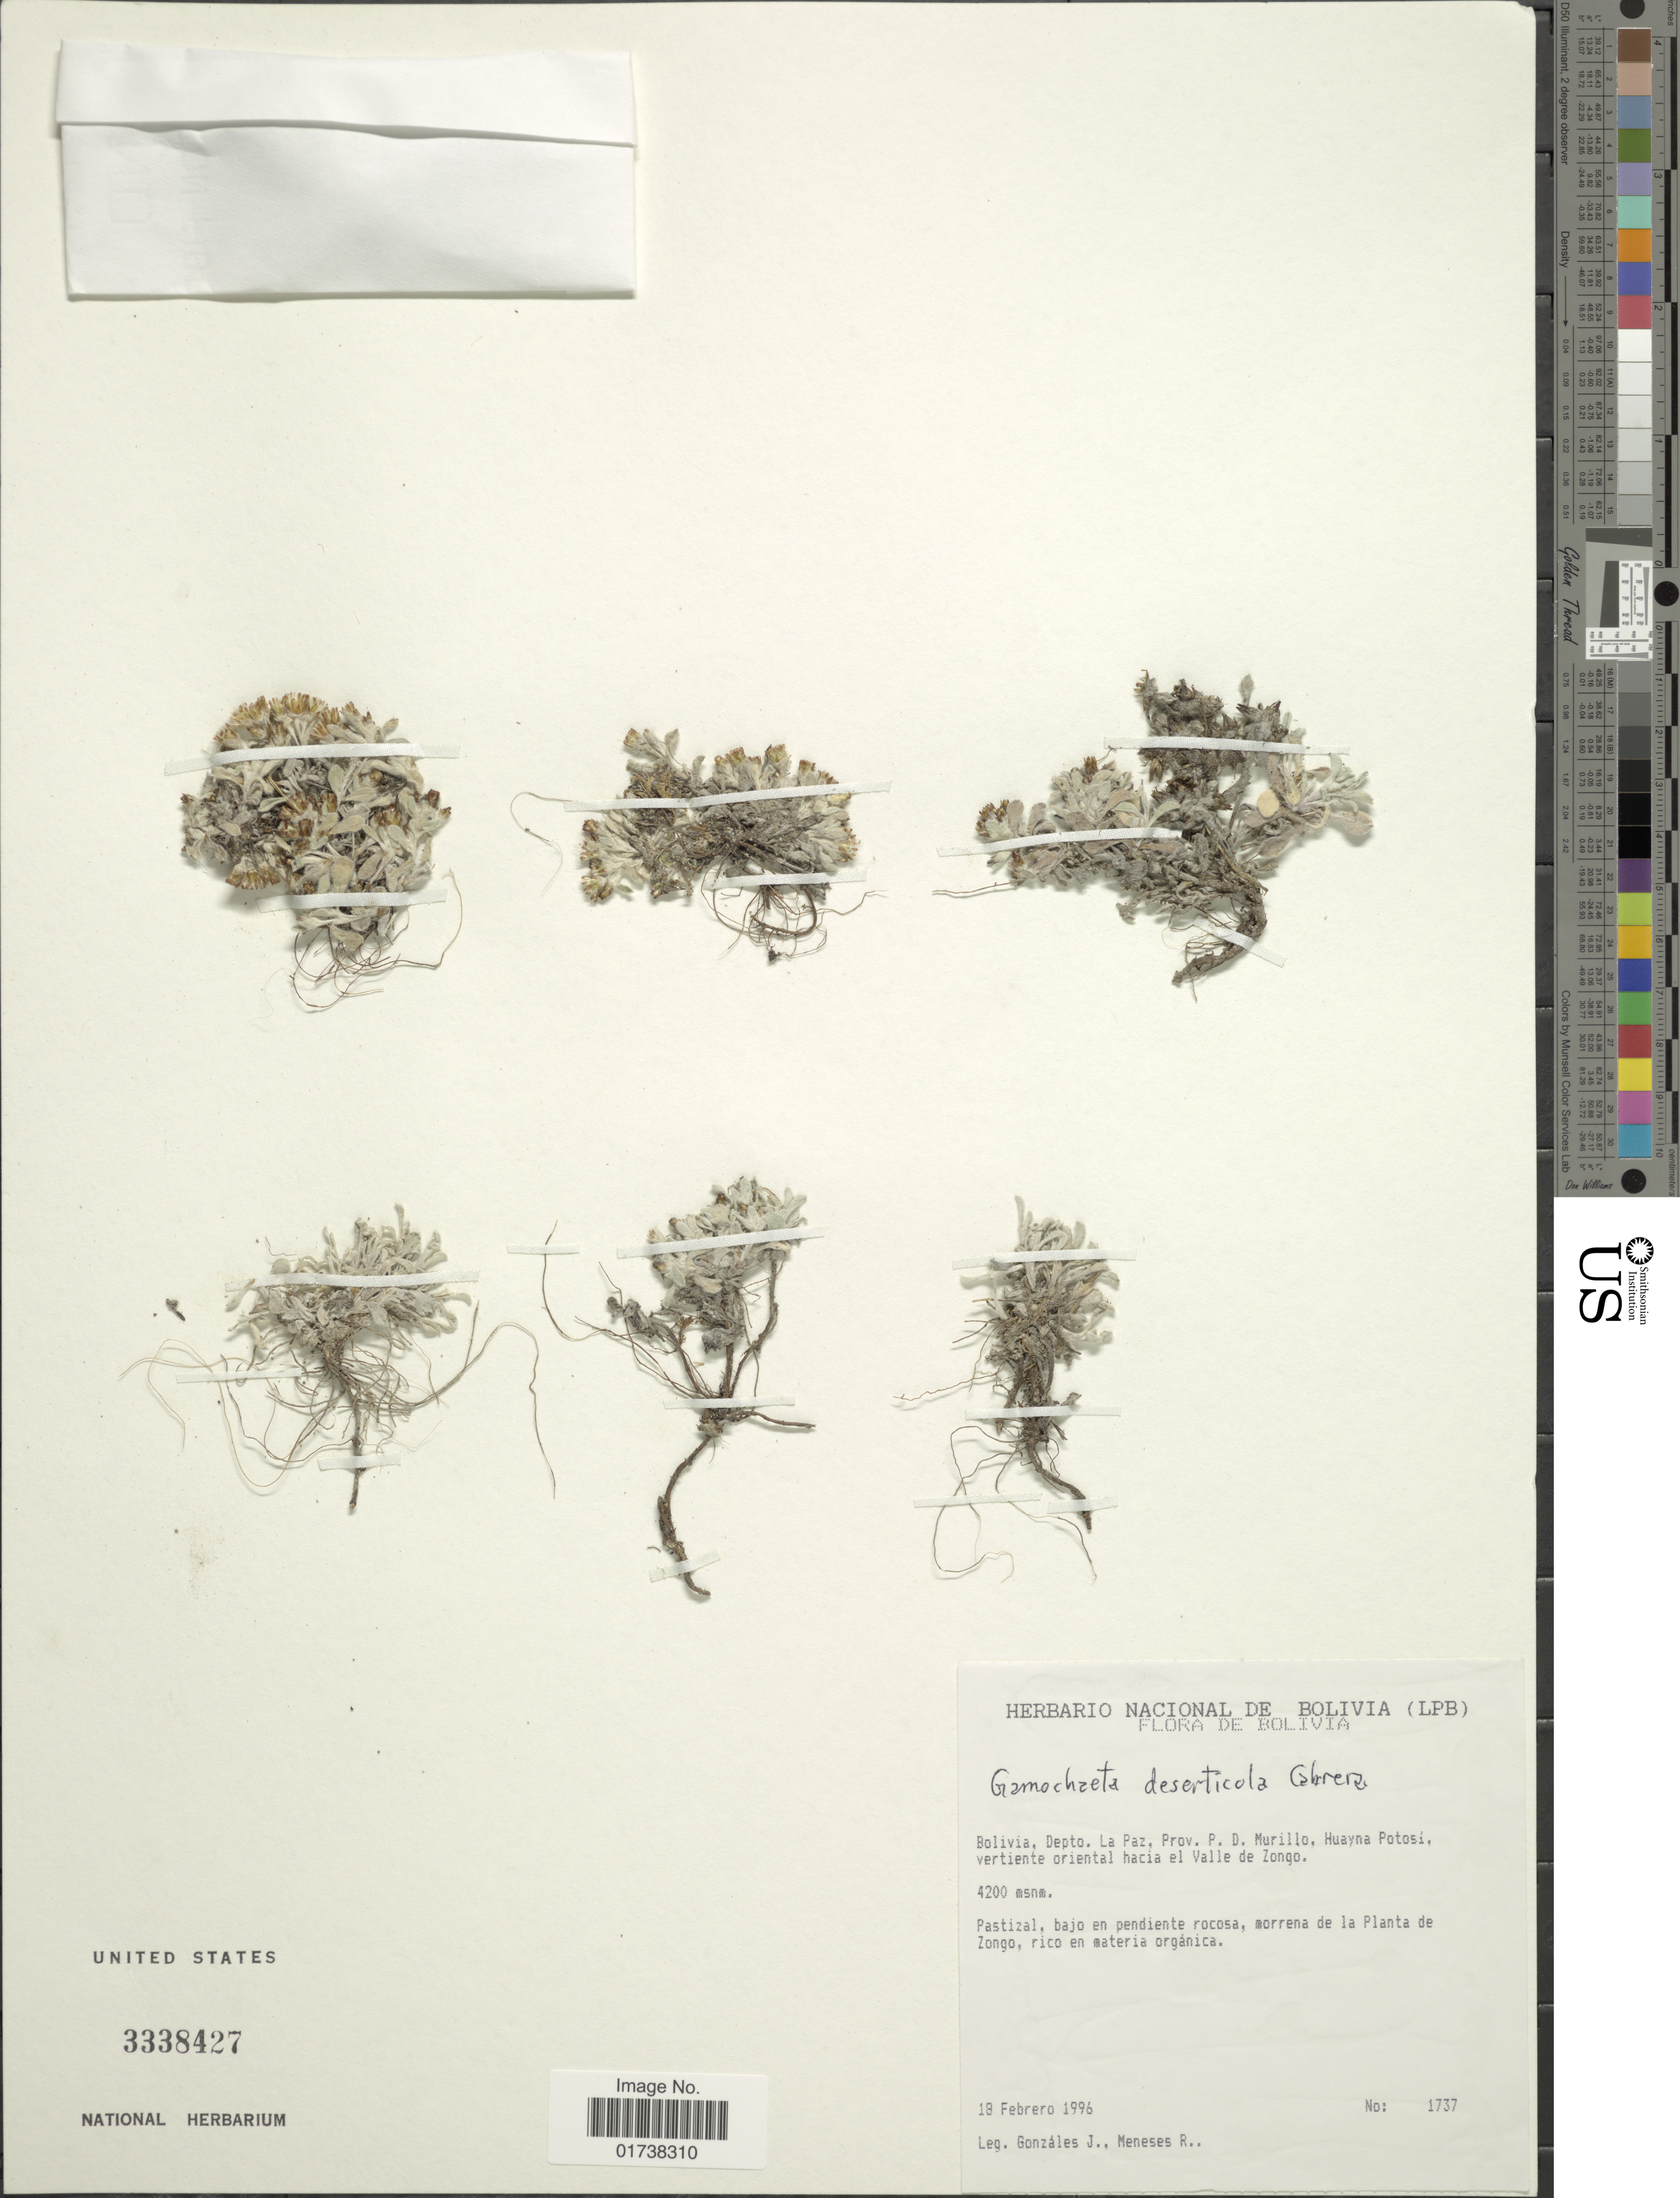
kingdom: Plantae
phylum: Tracheophyta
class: Magnoliopsida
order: Asterales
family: Asteraceae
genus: Gamochaeta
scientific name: Gamochaeta deserticola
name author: Cabrera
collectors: J. Gonzales & R. I. Meneses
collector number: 1737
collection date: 1996-02-18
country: Bolivia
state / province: La Paz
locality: Depto. La Paz, Prov. P.D. Murillo, Morrenas poco cosolidadas del Huayna Potosi, vertiente oriental hacia el Valle de Zongo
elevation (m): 4200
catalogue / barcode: US 3338427